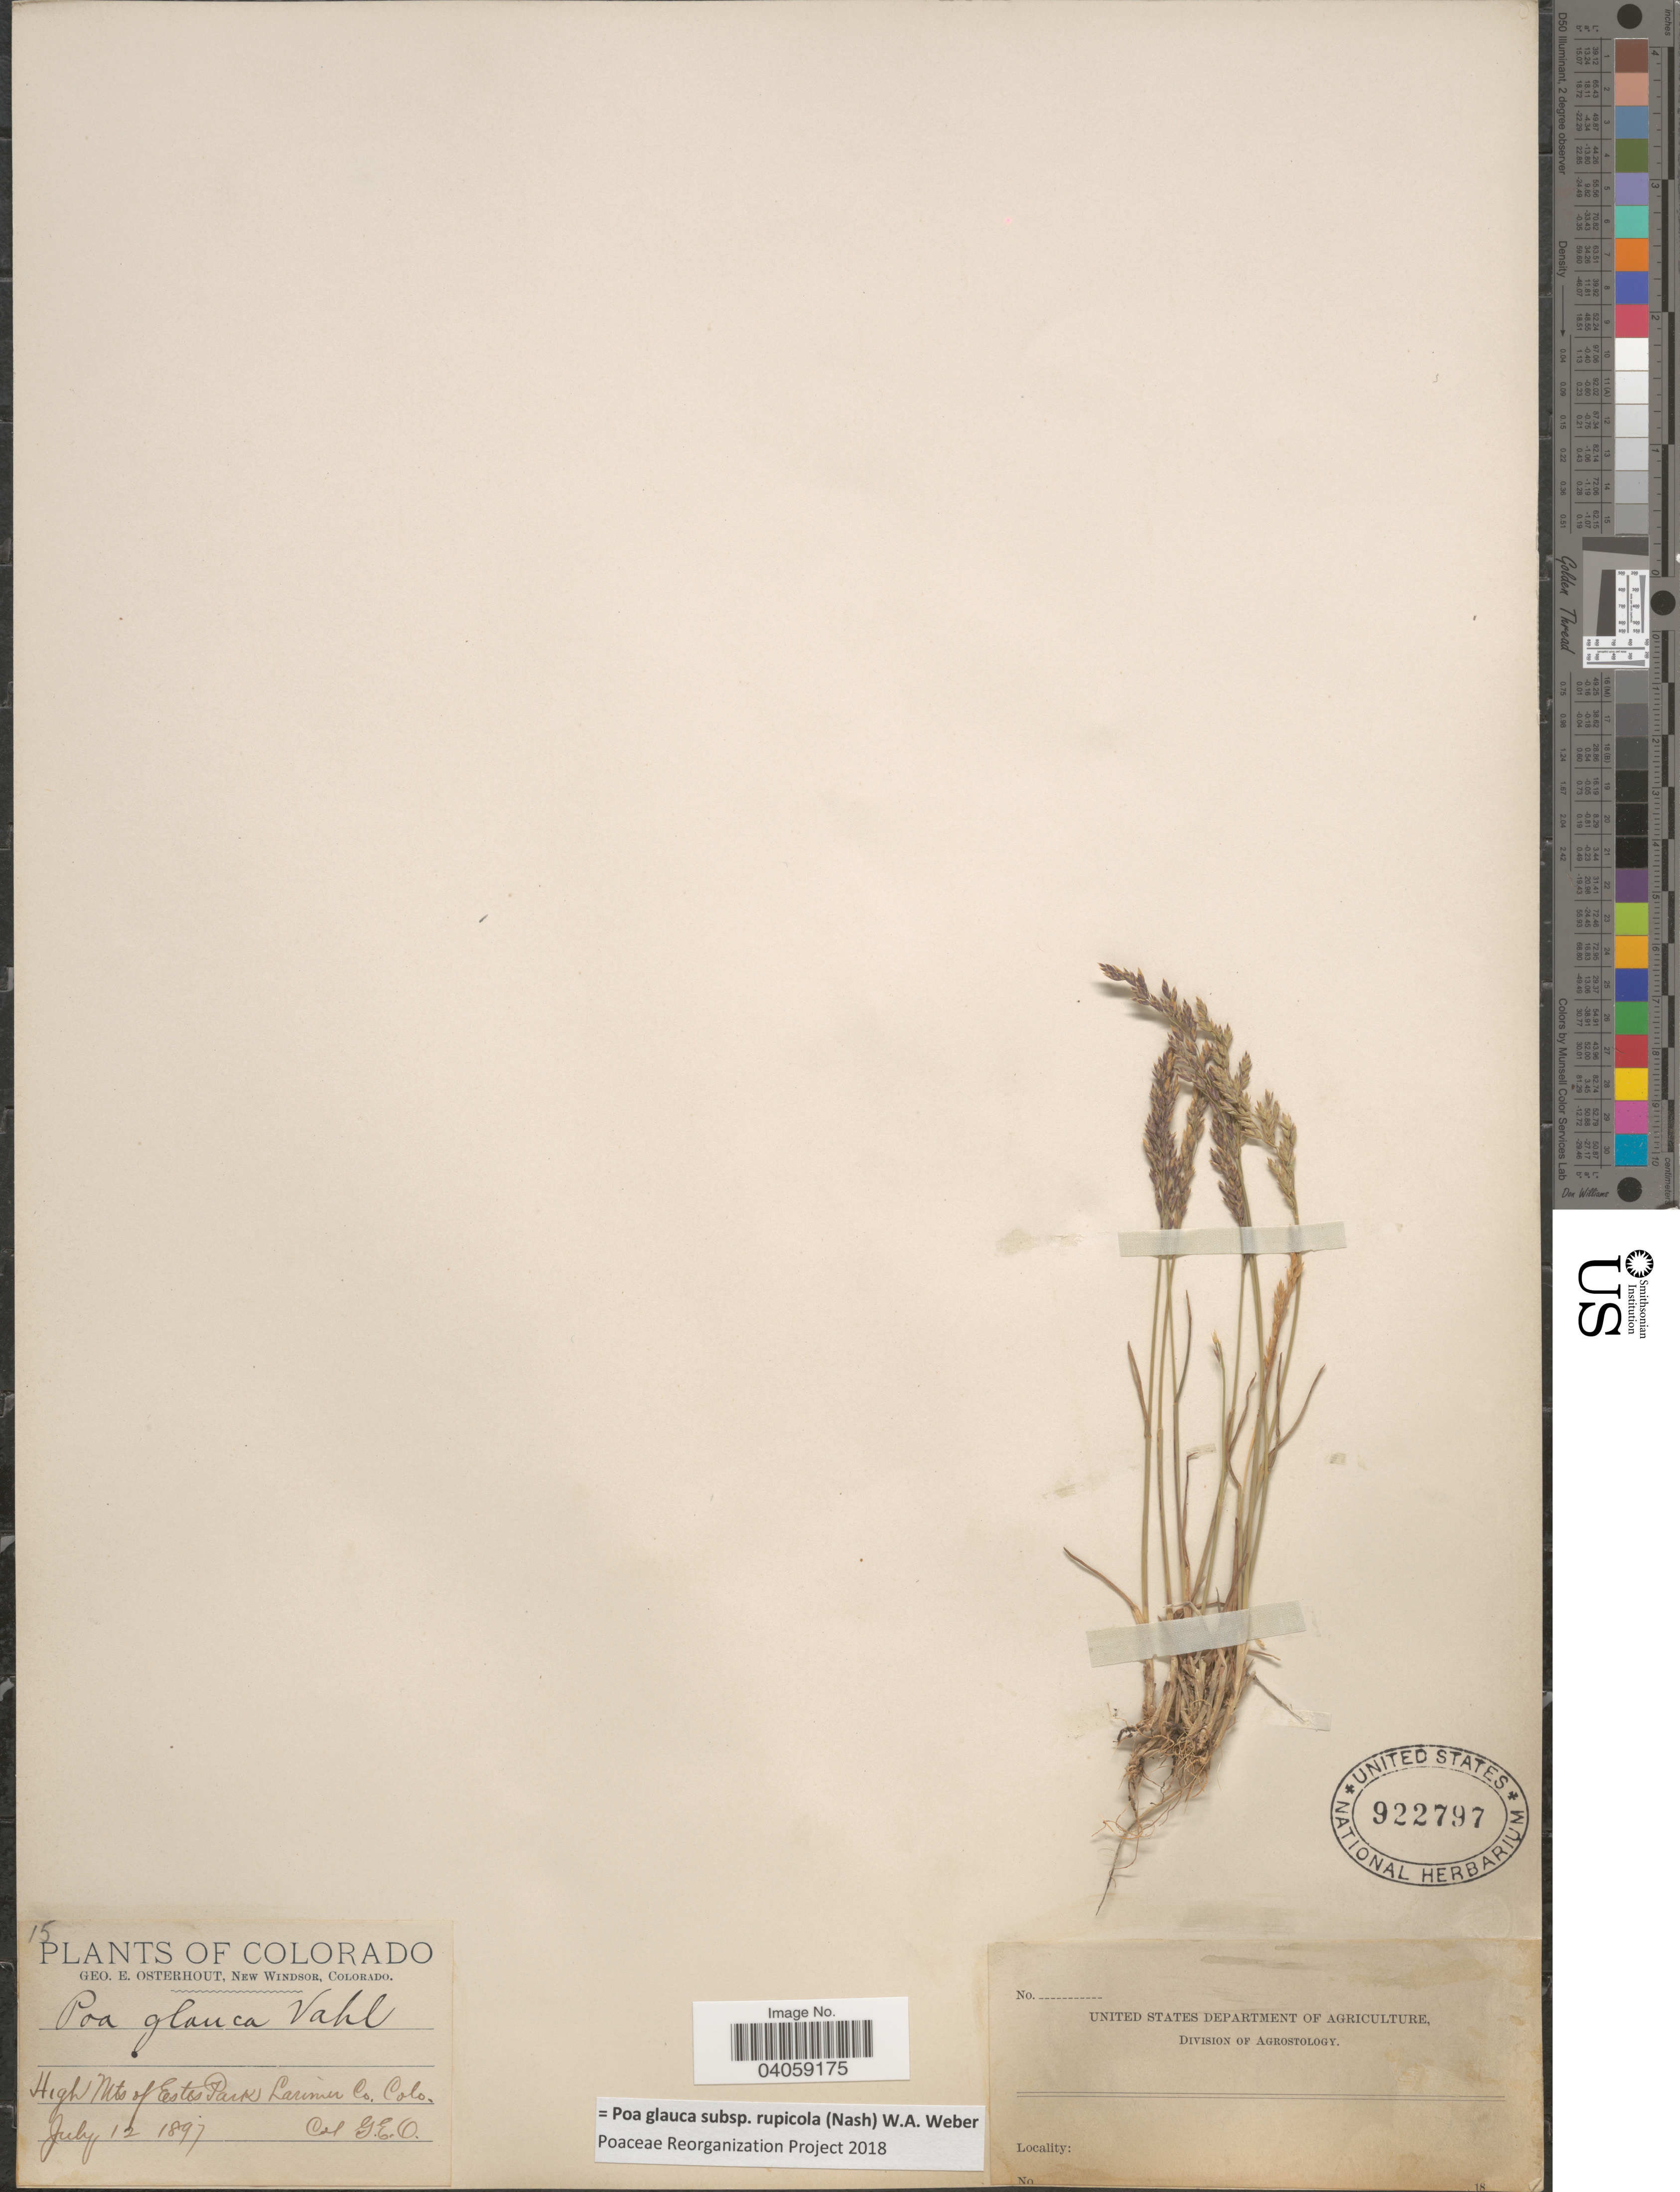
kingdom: Plantae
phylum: Tracheophyta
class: Liliopsida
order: Poales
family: Poaceae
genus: Poa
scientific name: Poa glauca subsp. rupicola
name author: (Nash) W.A. Weber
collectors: G. Osterhout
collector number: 15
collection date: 1897-07-12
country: United States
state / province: Colorado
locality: High Mts of Estes Park Larimer Co.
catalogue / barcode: US 922797